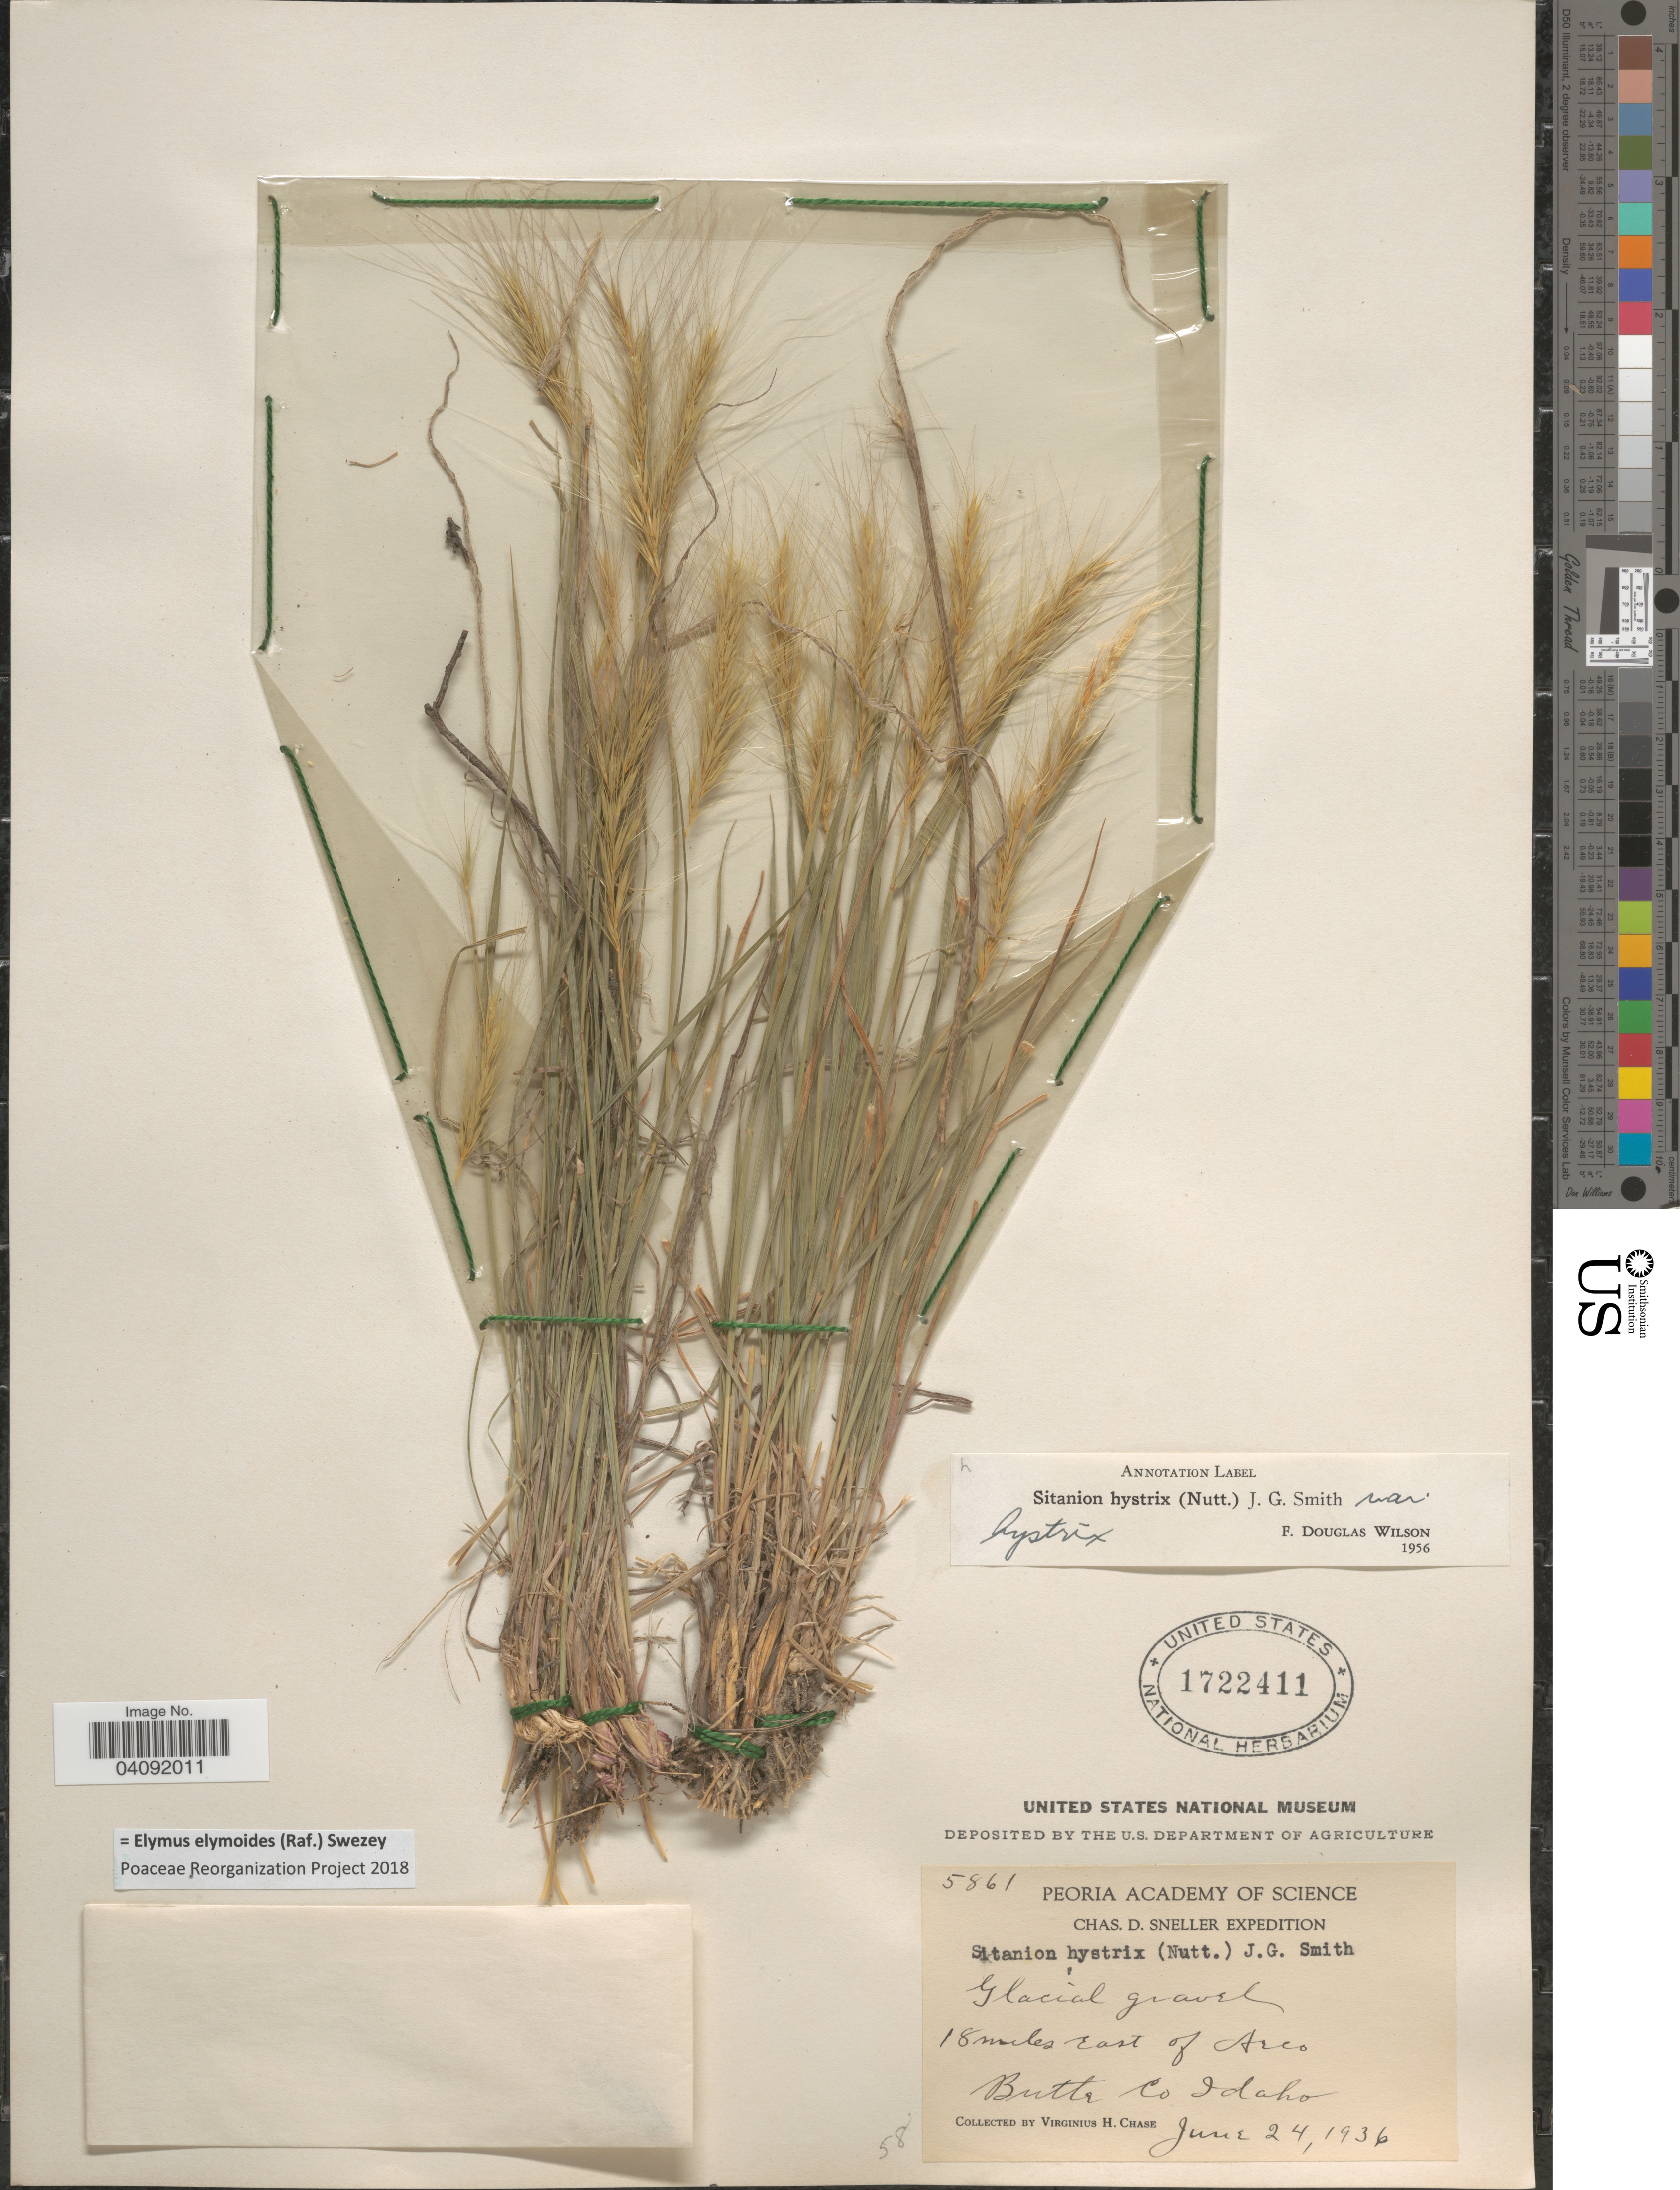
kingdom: Plantae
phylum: Tracheophyta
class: Liliopsida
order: Poales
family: Poaceae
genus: Elymus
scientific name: Elymus elymoides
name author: (Raf.) Swezey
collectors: V. H. Chase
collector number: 5861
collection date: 1936-06-24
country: United States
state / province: Idaho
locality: Chas. D. Sneller Expedition. Glacial gravel 18 miles East of Arco. Butte Co.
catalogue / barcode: US 1722411